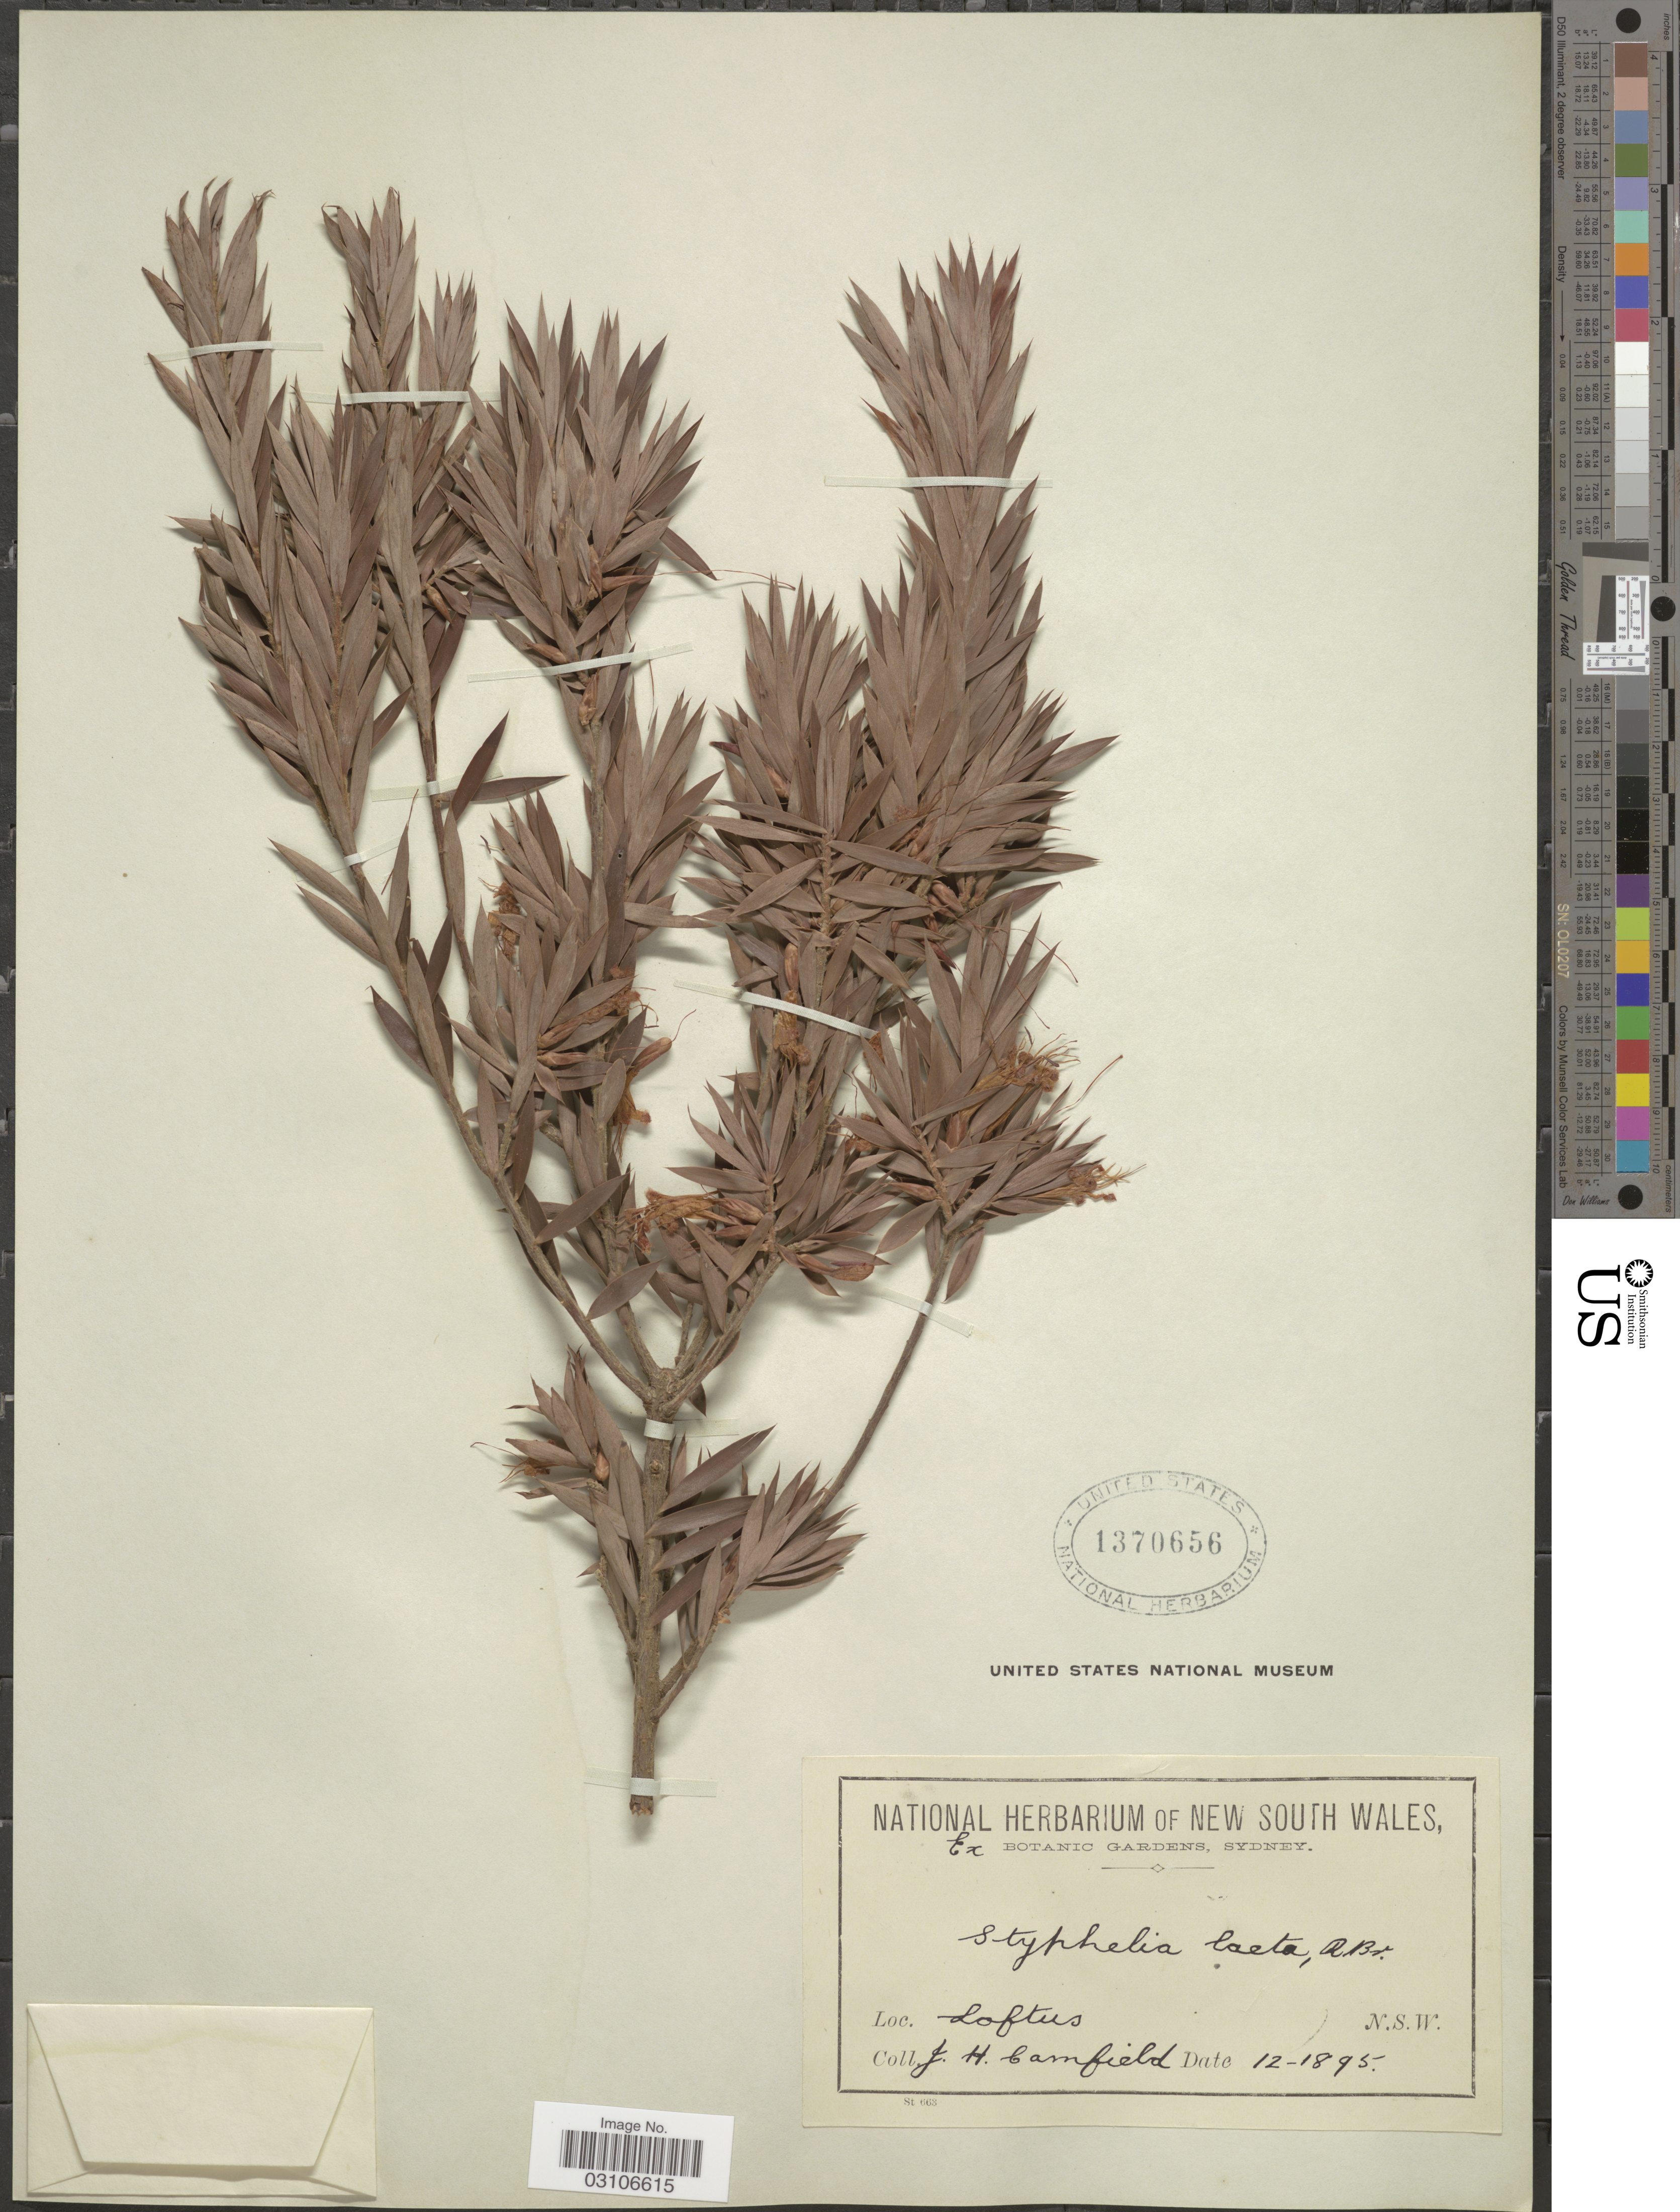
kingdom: Plantae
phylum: Tracheophyta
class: Magnoliopsida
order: Ericales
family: Ericaceae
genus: Styphelia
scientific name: Styphelia laeta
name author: R. Br.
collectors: J. Camfield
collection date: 1895-12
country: Australia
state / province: New South Wales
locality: Loftus.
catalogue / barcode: US 1370656